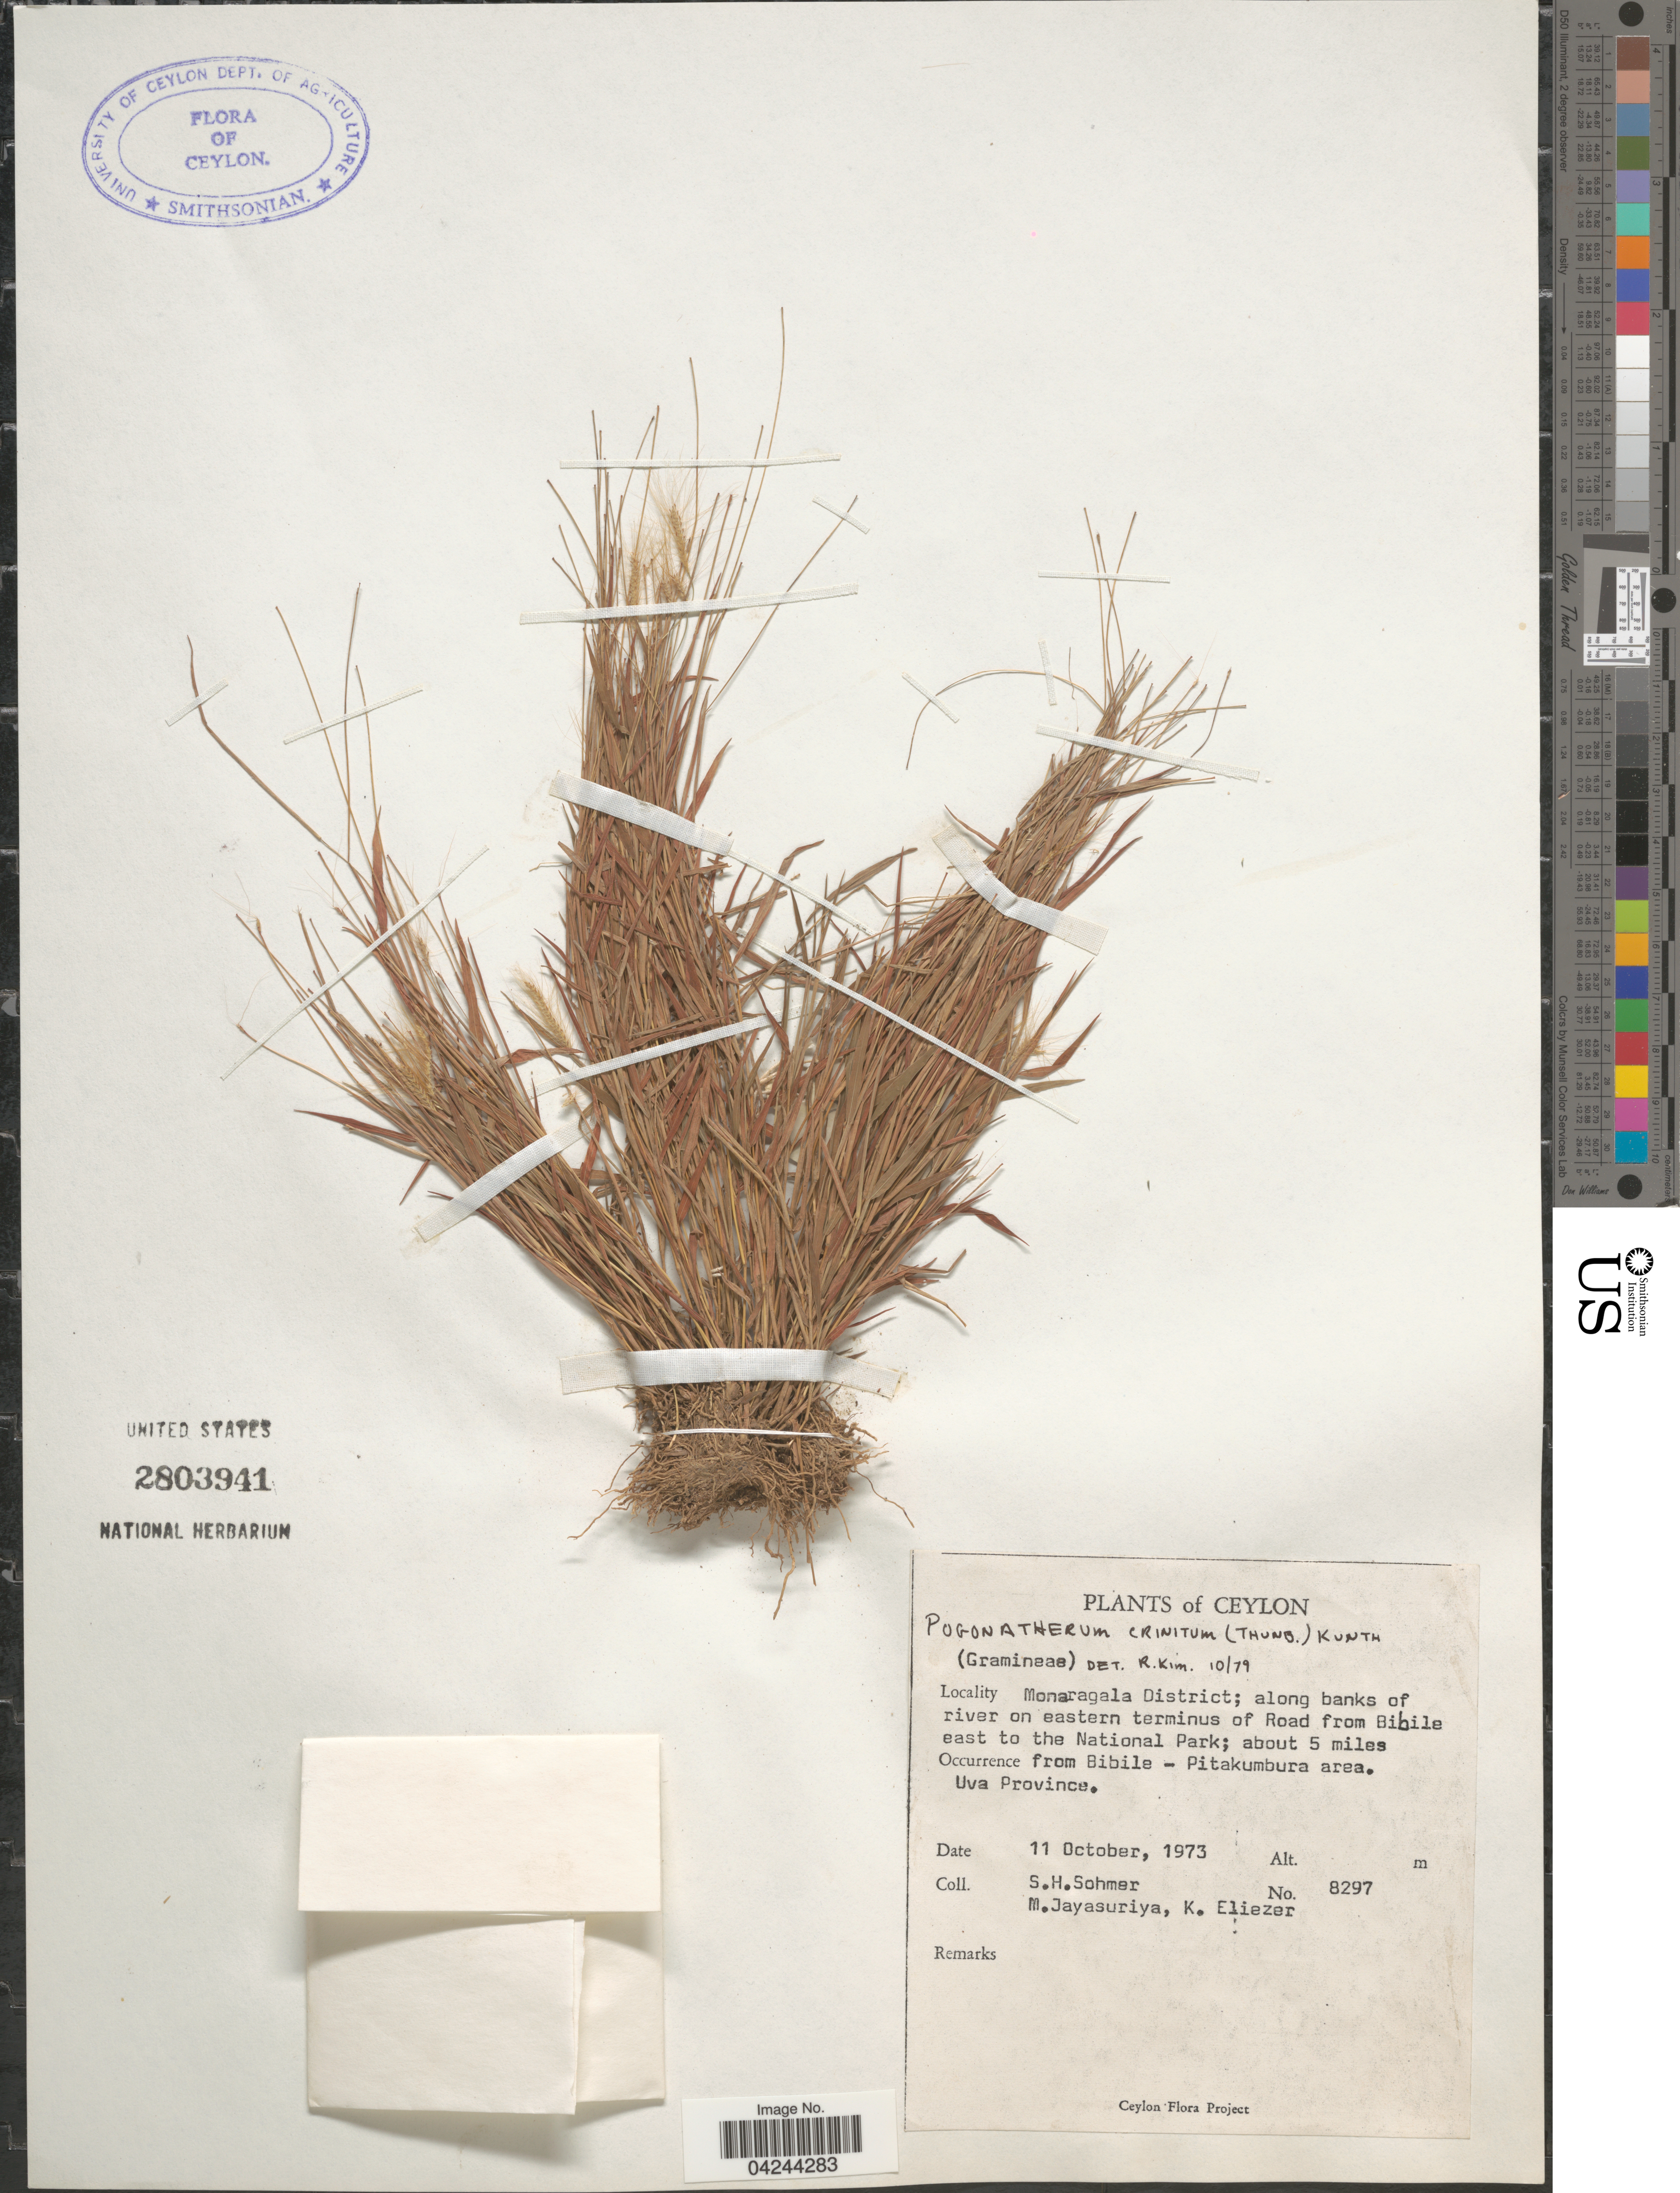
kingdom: Plantae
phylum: Tracheophyta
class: Liliopsida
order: Poales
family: Poaceae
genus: Pogonatherum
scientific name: Pogonatherum crinitum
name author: (Thunb.) Kunth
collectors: S. H. Sohmer, M. Jayasuriya & K. Eliezer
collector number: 8297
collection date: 1973-10-11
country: Sri Lanka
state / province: Uva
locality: Ceylon. Monaragala District; along banks of river on eastern terminus of Road from Bibile east to the National Park; about 5 miles from Bibile - Pitakumbura area.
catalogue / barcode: US 2803941